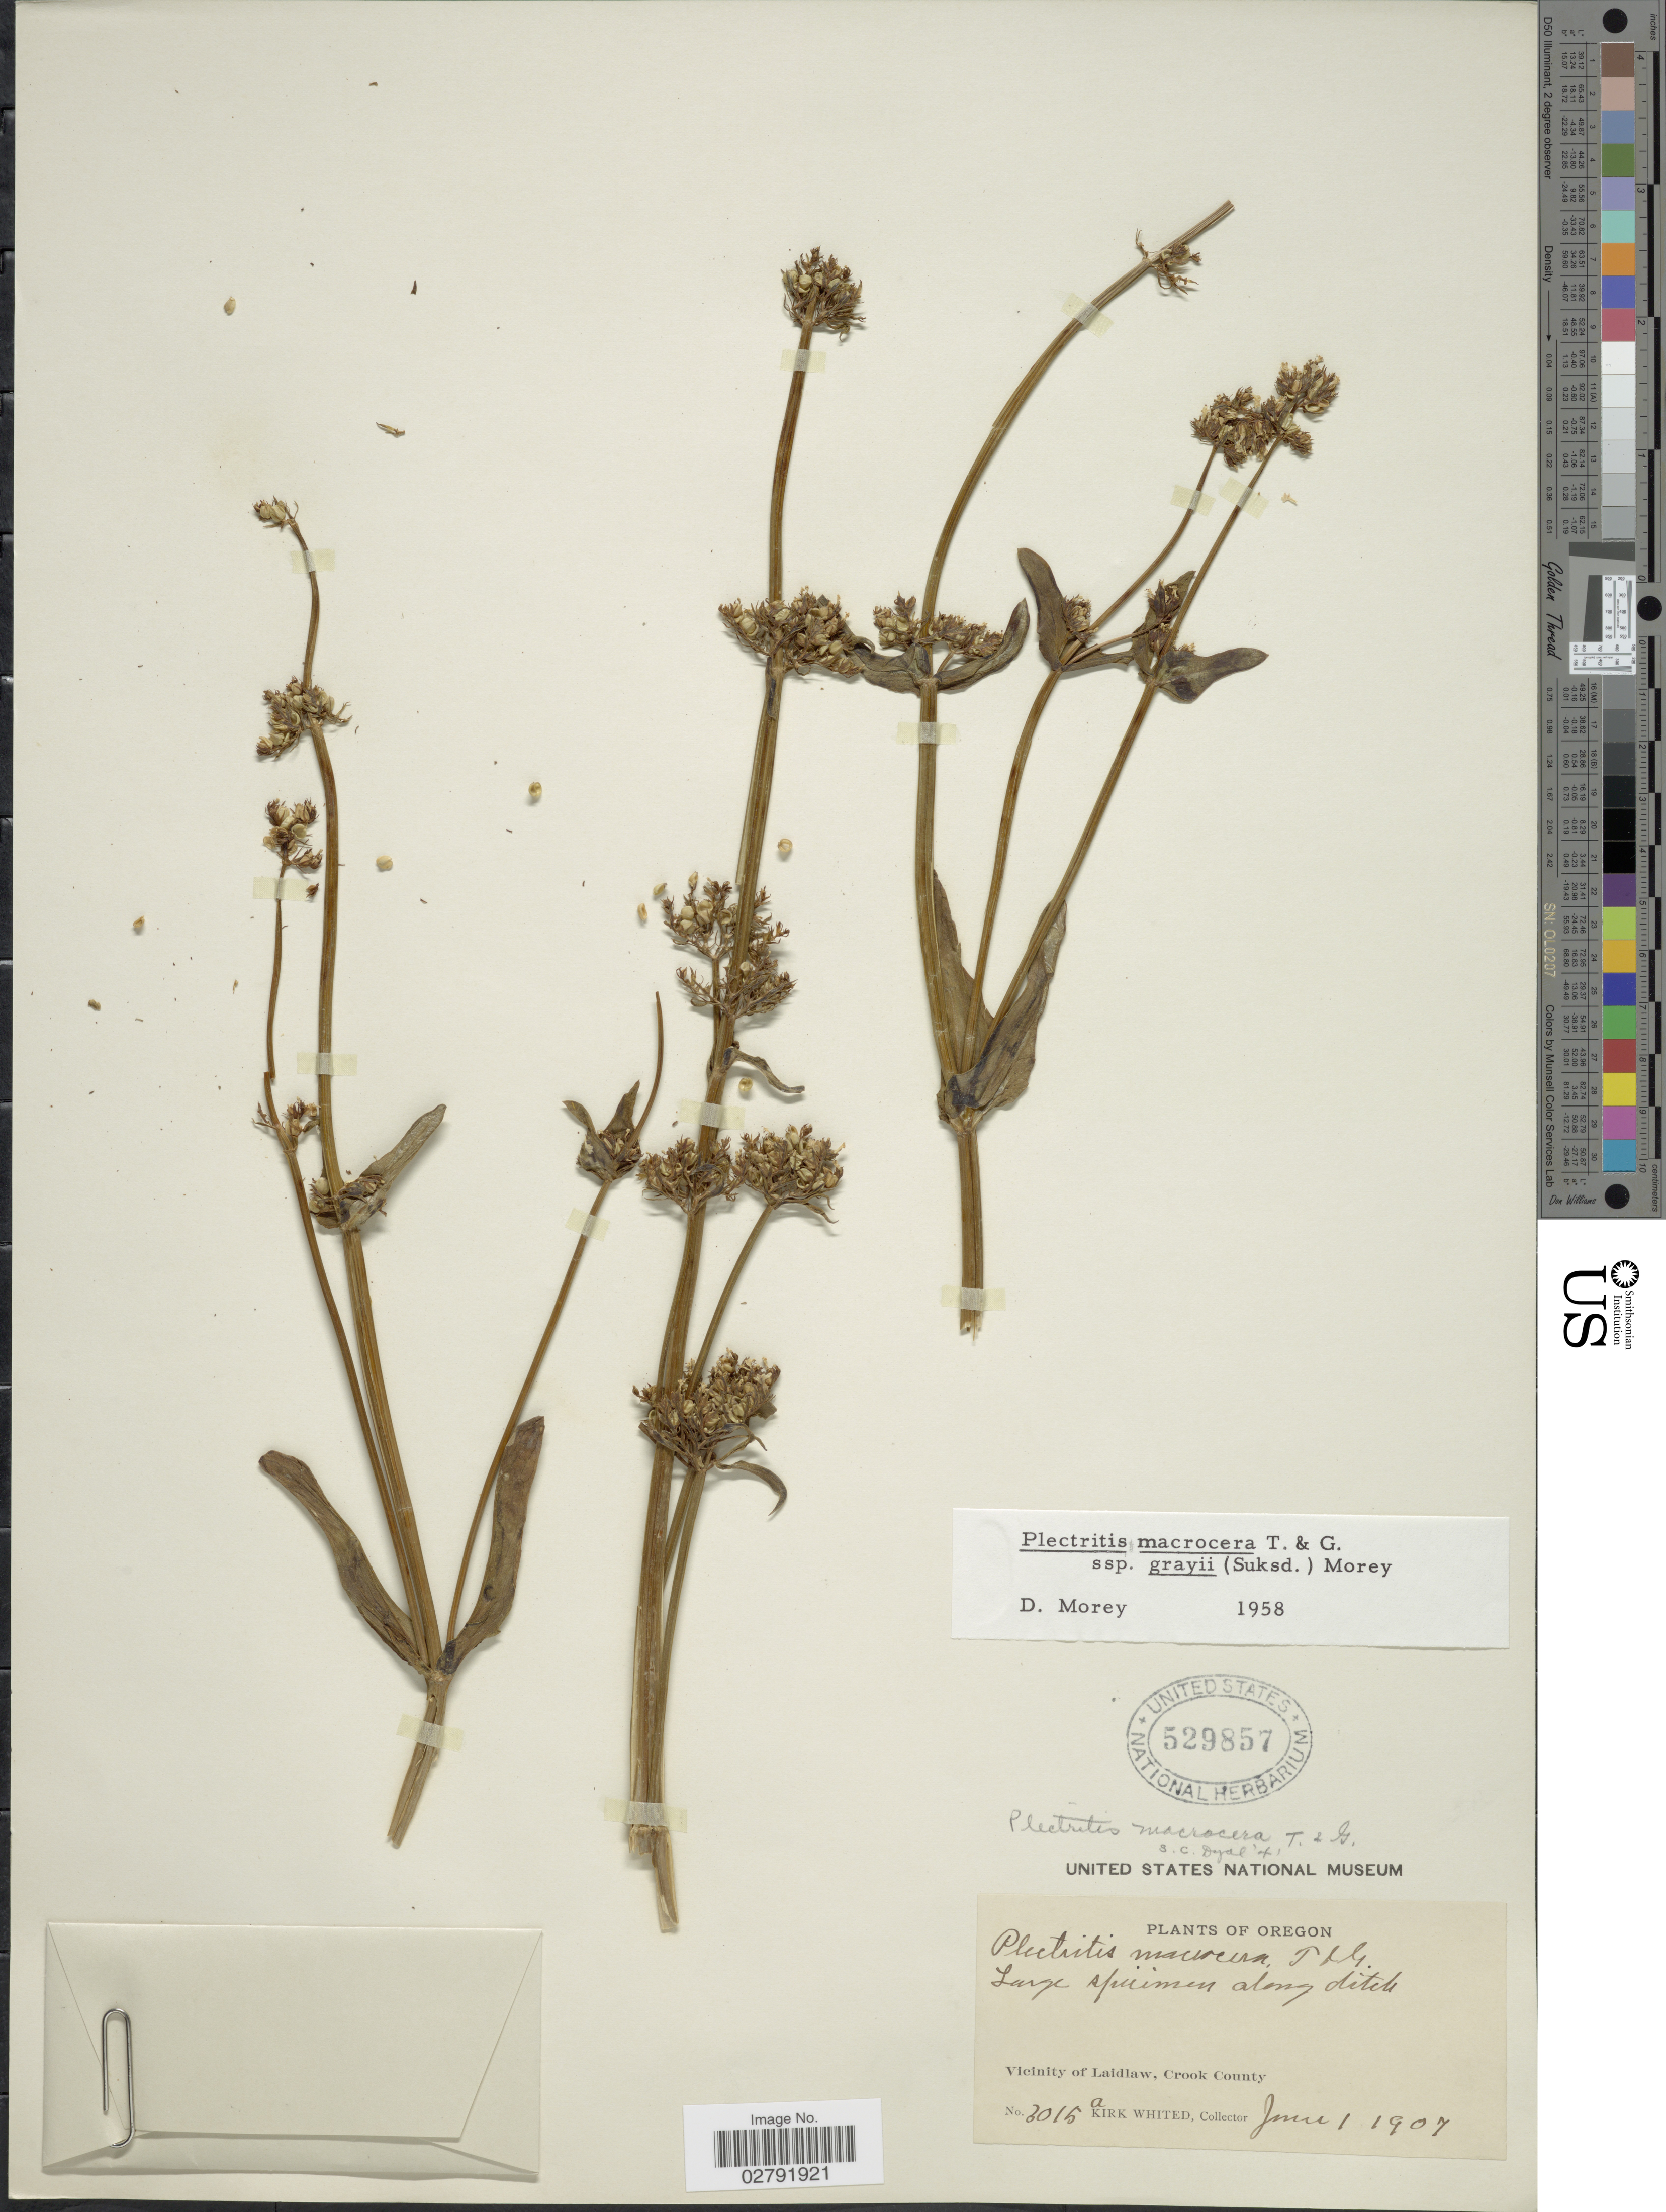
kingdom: Plantae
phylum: Tracheophyta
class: Magnoliopsida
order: Dipsacales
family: Caprifoliaceae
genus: Plectritis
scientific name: Plectritis macrocera subsp. grayi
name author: (Suksd.) Morey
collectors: K. Whited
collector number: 3015a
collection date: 1907-06-01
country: United States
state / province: Oregon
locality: Vicinity of Laidlaw, Crook County.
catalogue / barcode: US 529857